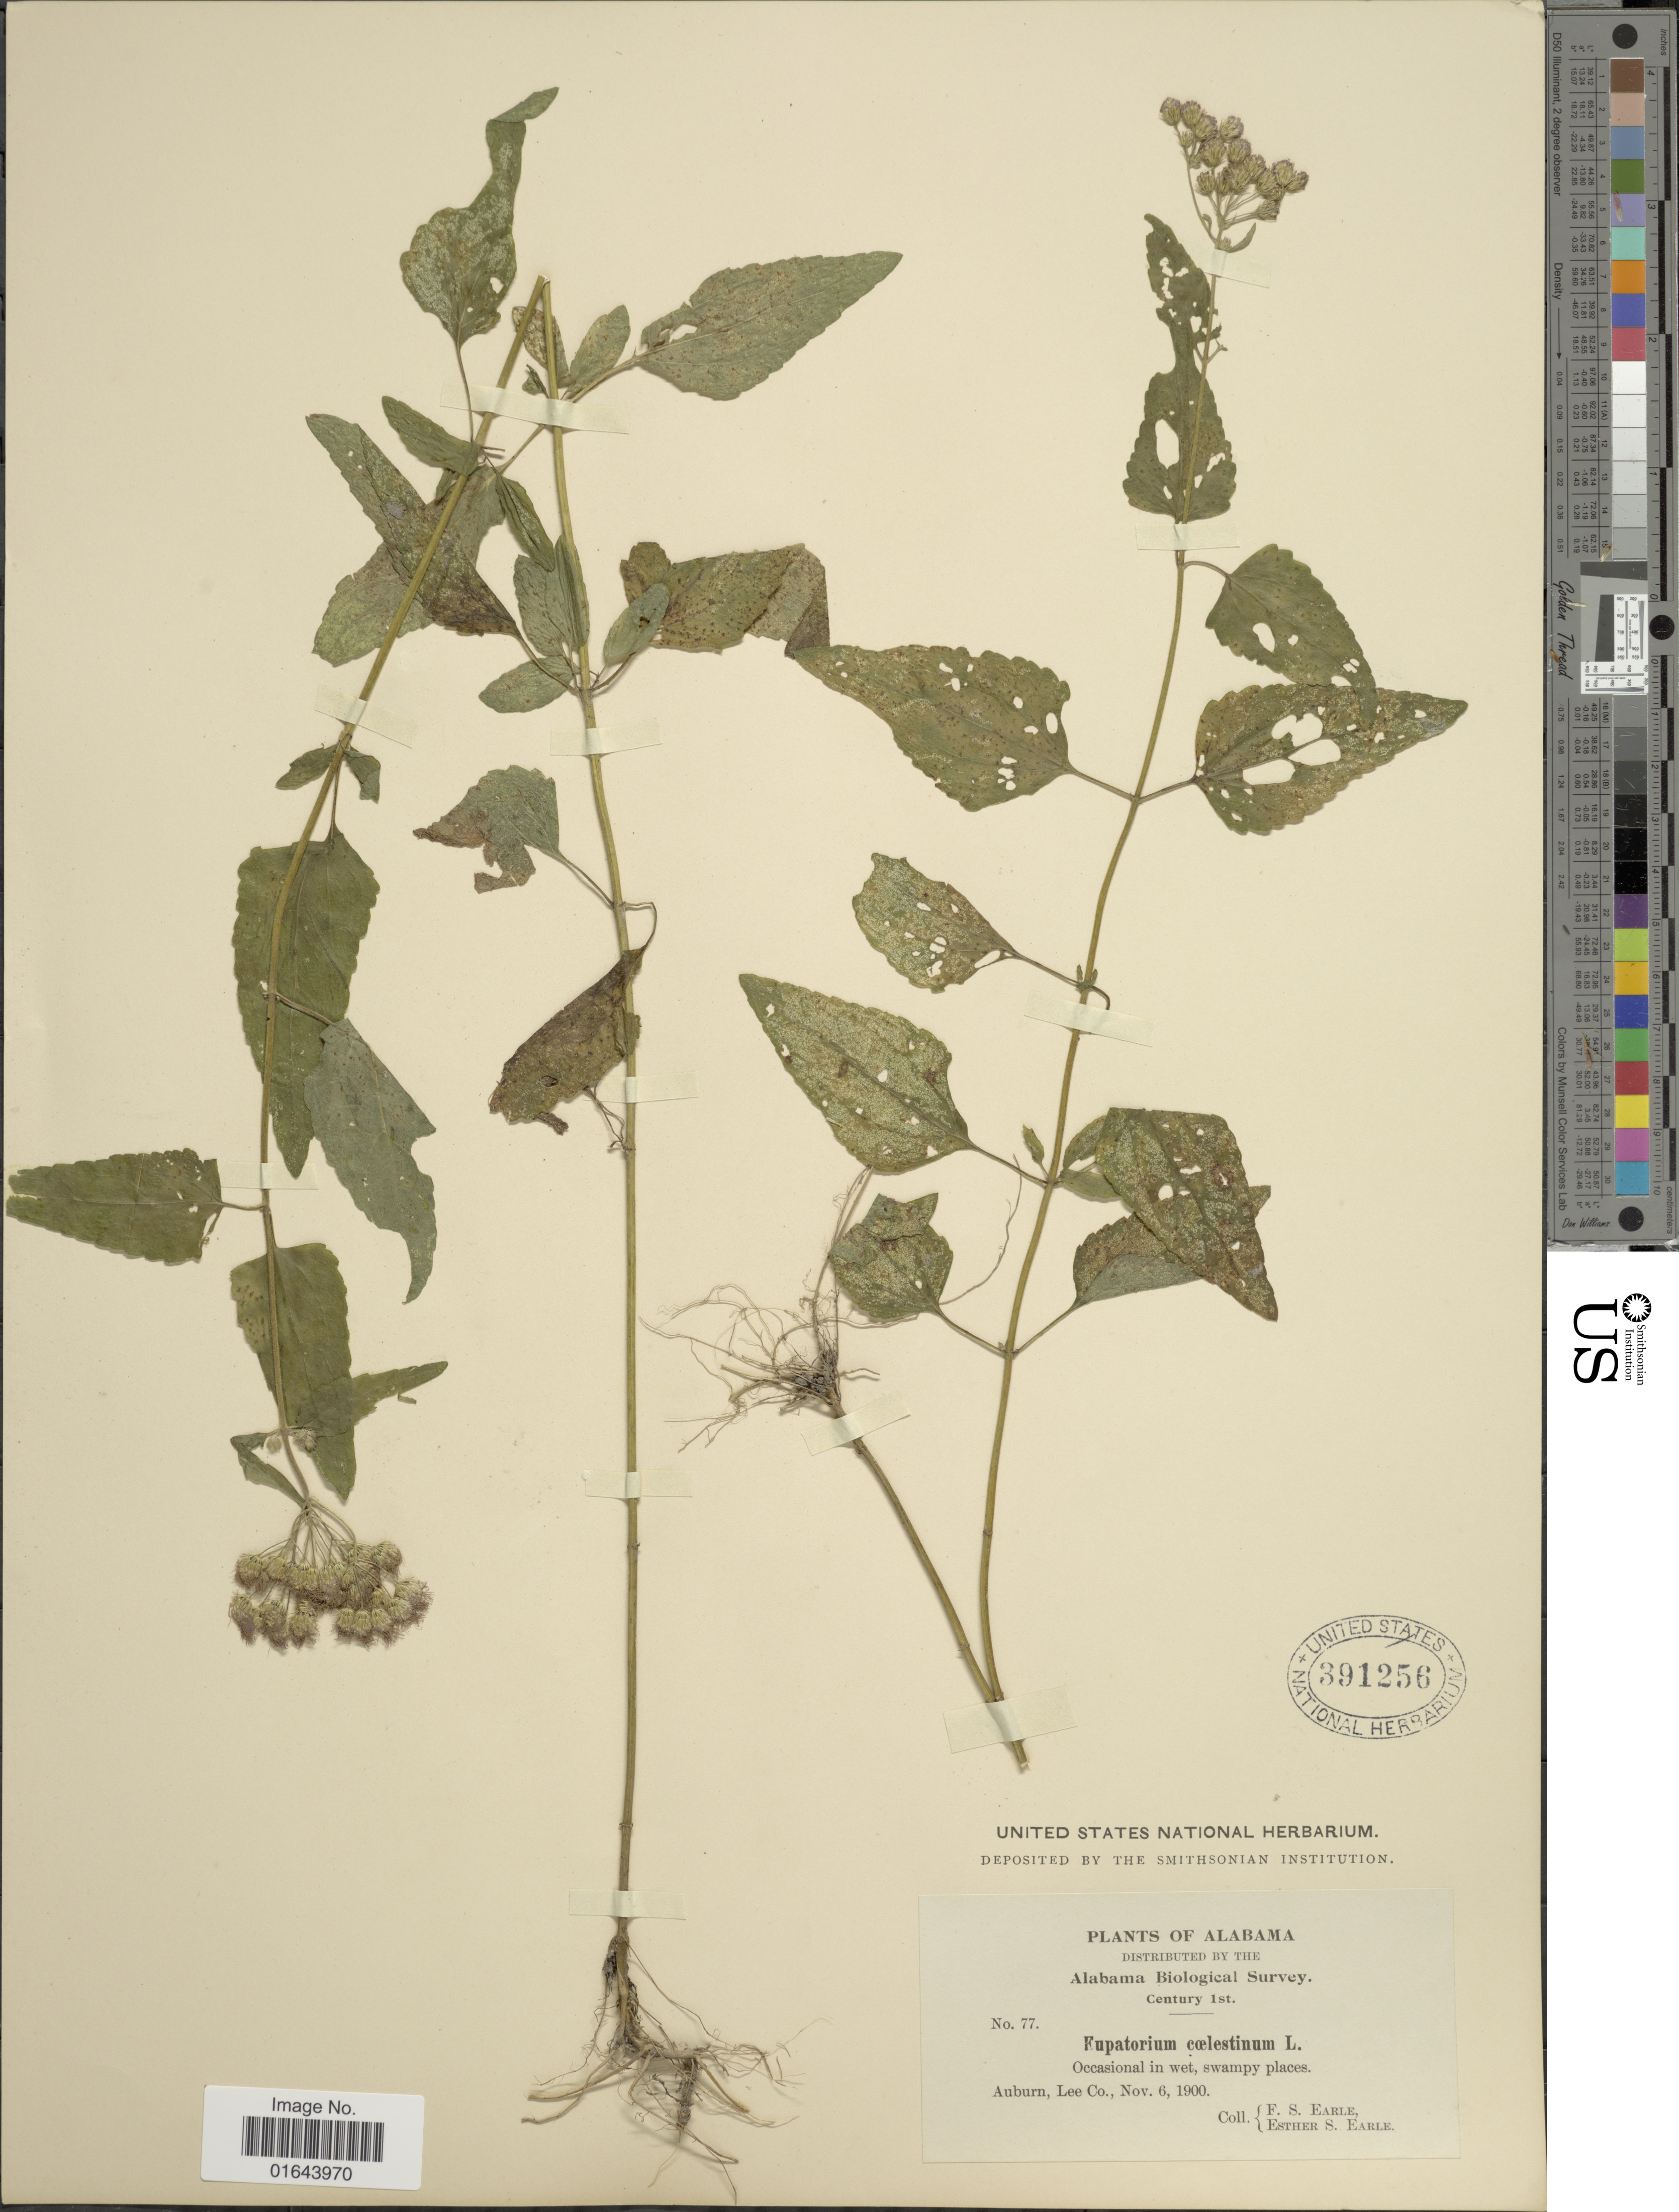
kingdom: Plantae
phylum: Tracheophyta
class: Magnoliopsida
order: Asterales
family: Asteraceae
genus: Conoclinium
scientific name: Conoclinium coelestinum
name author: (L.) DC.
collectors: F. S. Earle & E. S. Earle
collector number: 77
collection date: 1900-11-06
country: United States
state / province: Alabama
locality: Alabama Biological Survey. Century 1st. Auburn, Lee Co.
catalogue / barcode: US 391256